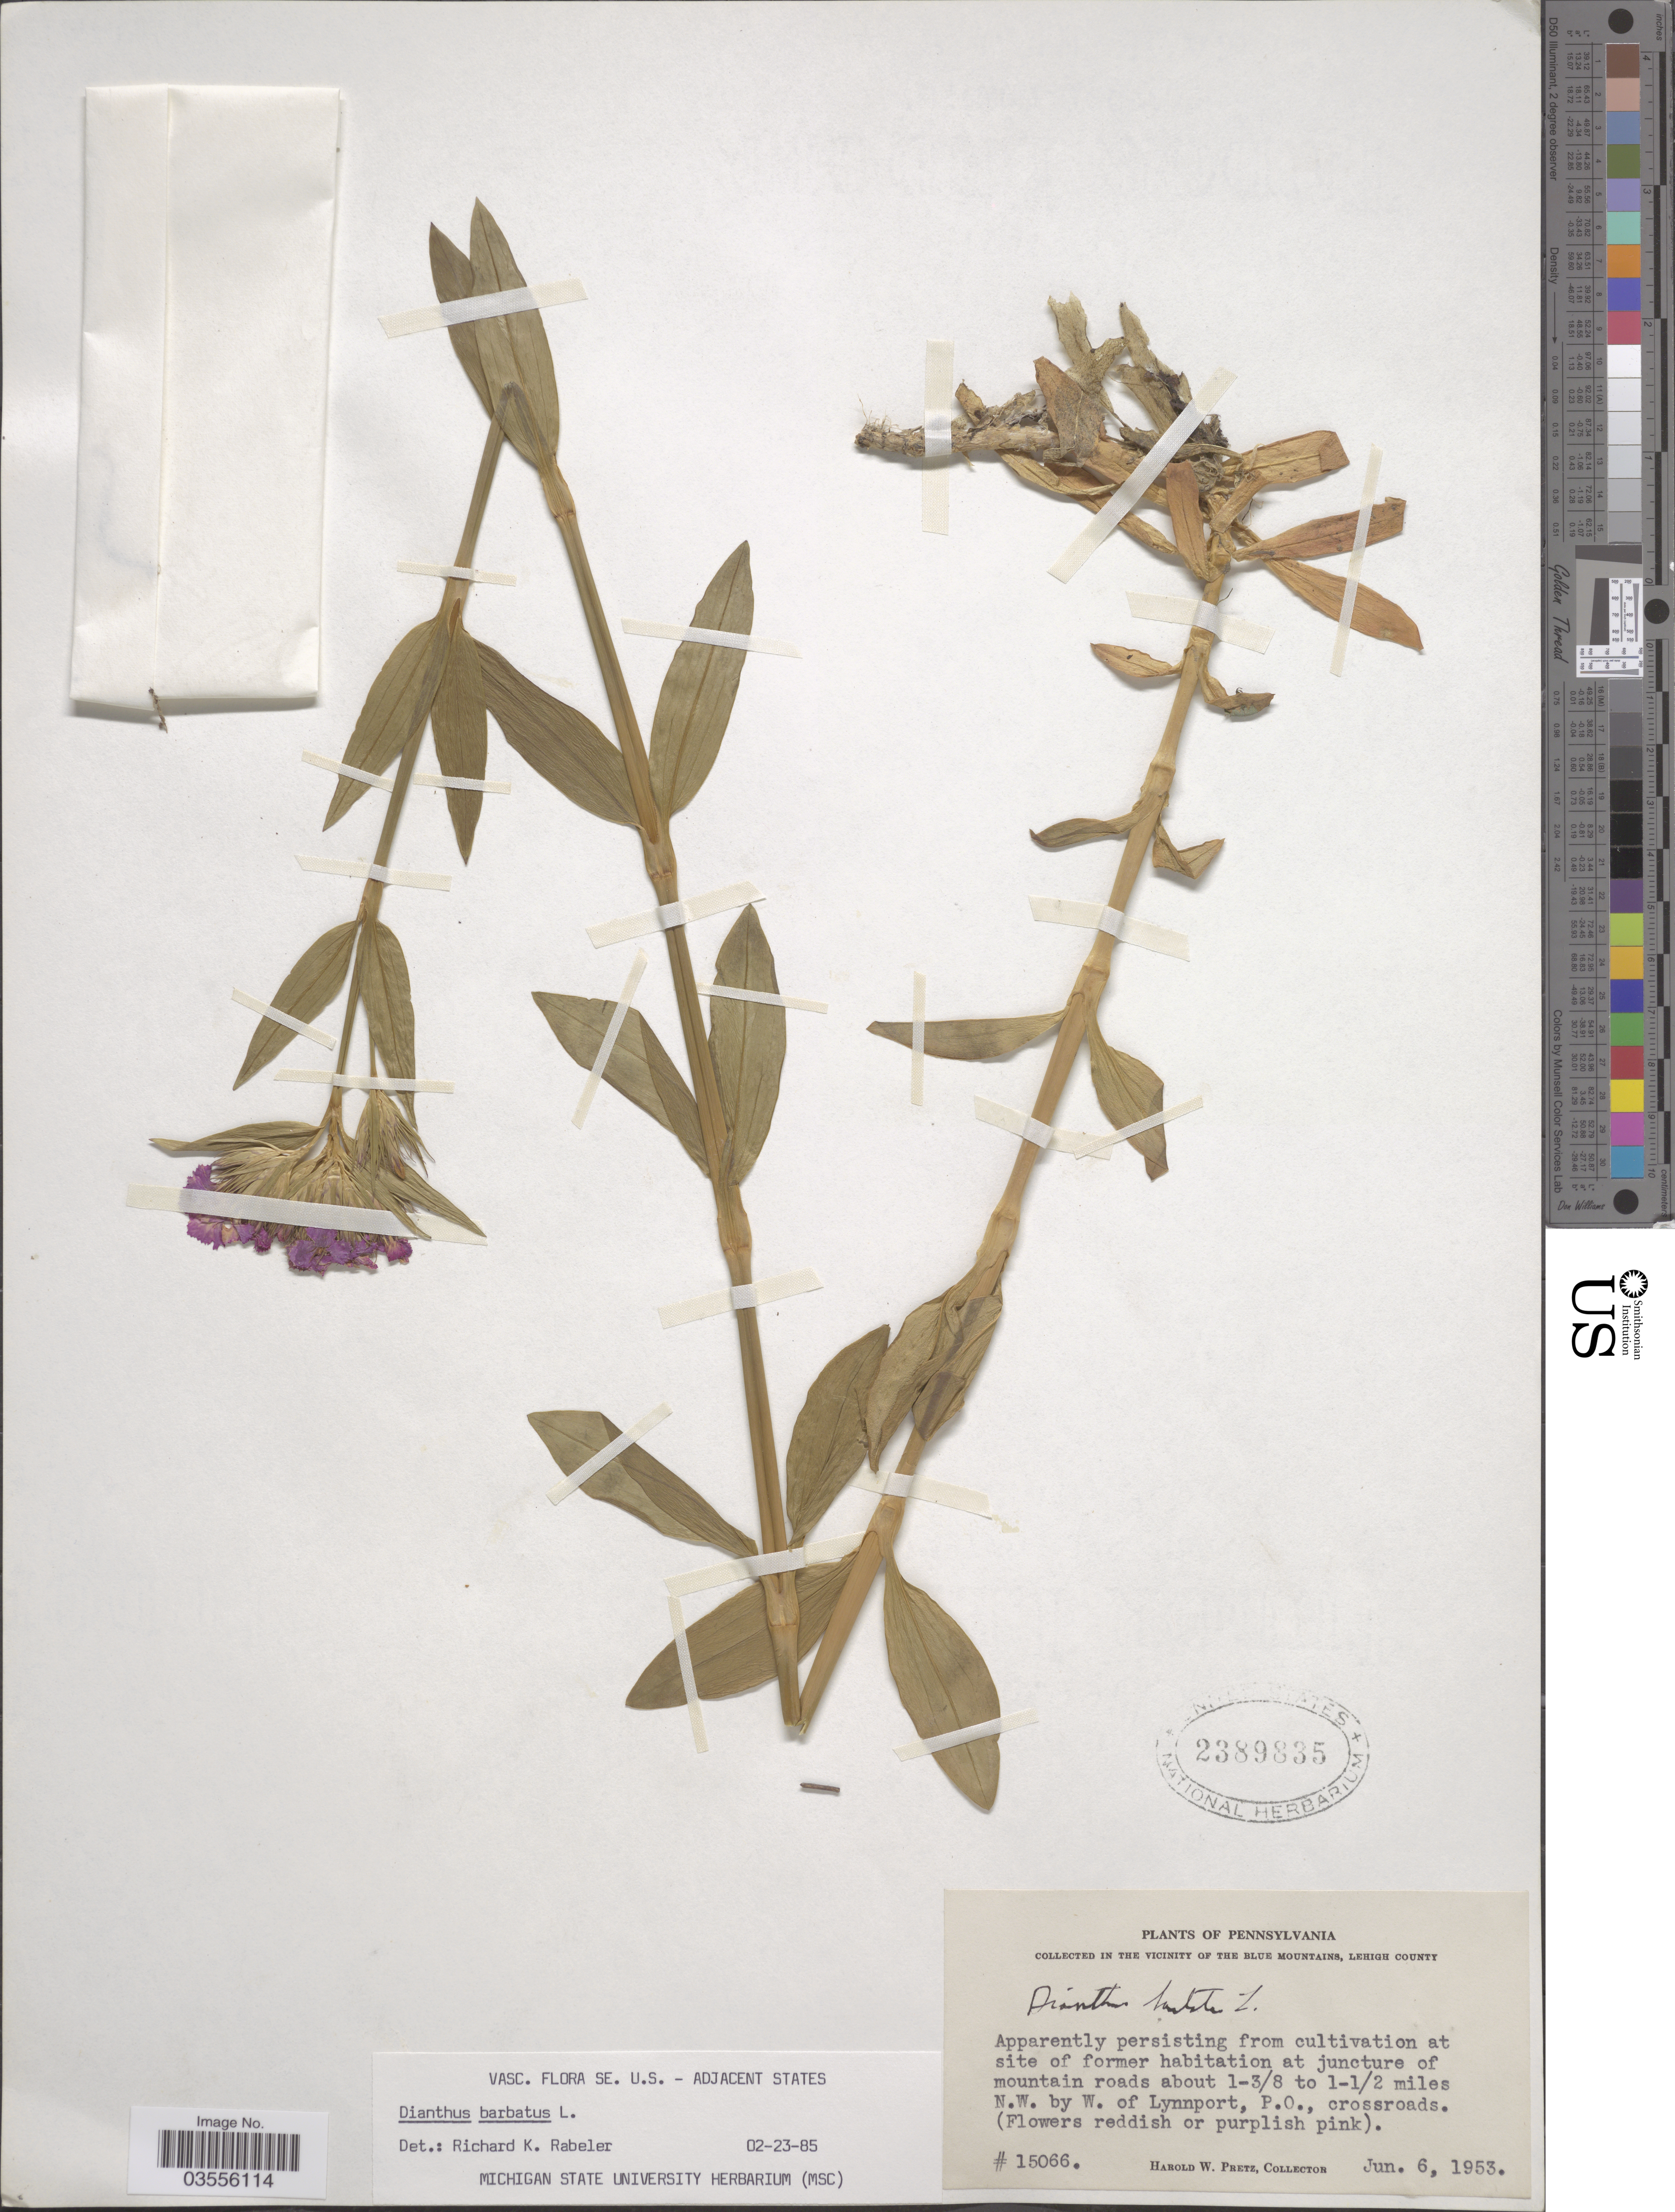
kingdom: Plantae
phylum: Tracheophyta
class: Magnoliopsida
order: Caryophyllales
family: Caryophyllaceae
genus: Dianthus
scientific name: Dianthus barbatus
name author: L.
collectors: H. W. Pretz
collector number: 15066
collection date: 1953-06-06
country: United States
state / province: Pennsylvania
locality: About 1-3/8 to 1-½ miles N. W. by W. of Lynnport, P. O., crossroads.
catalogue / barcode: US 2389835